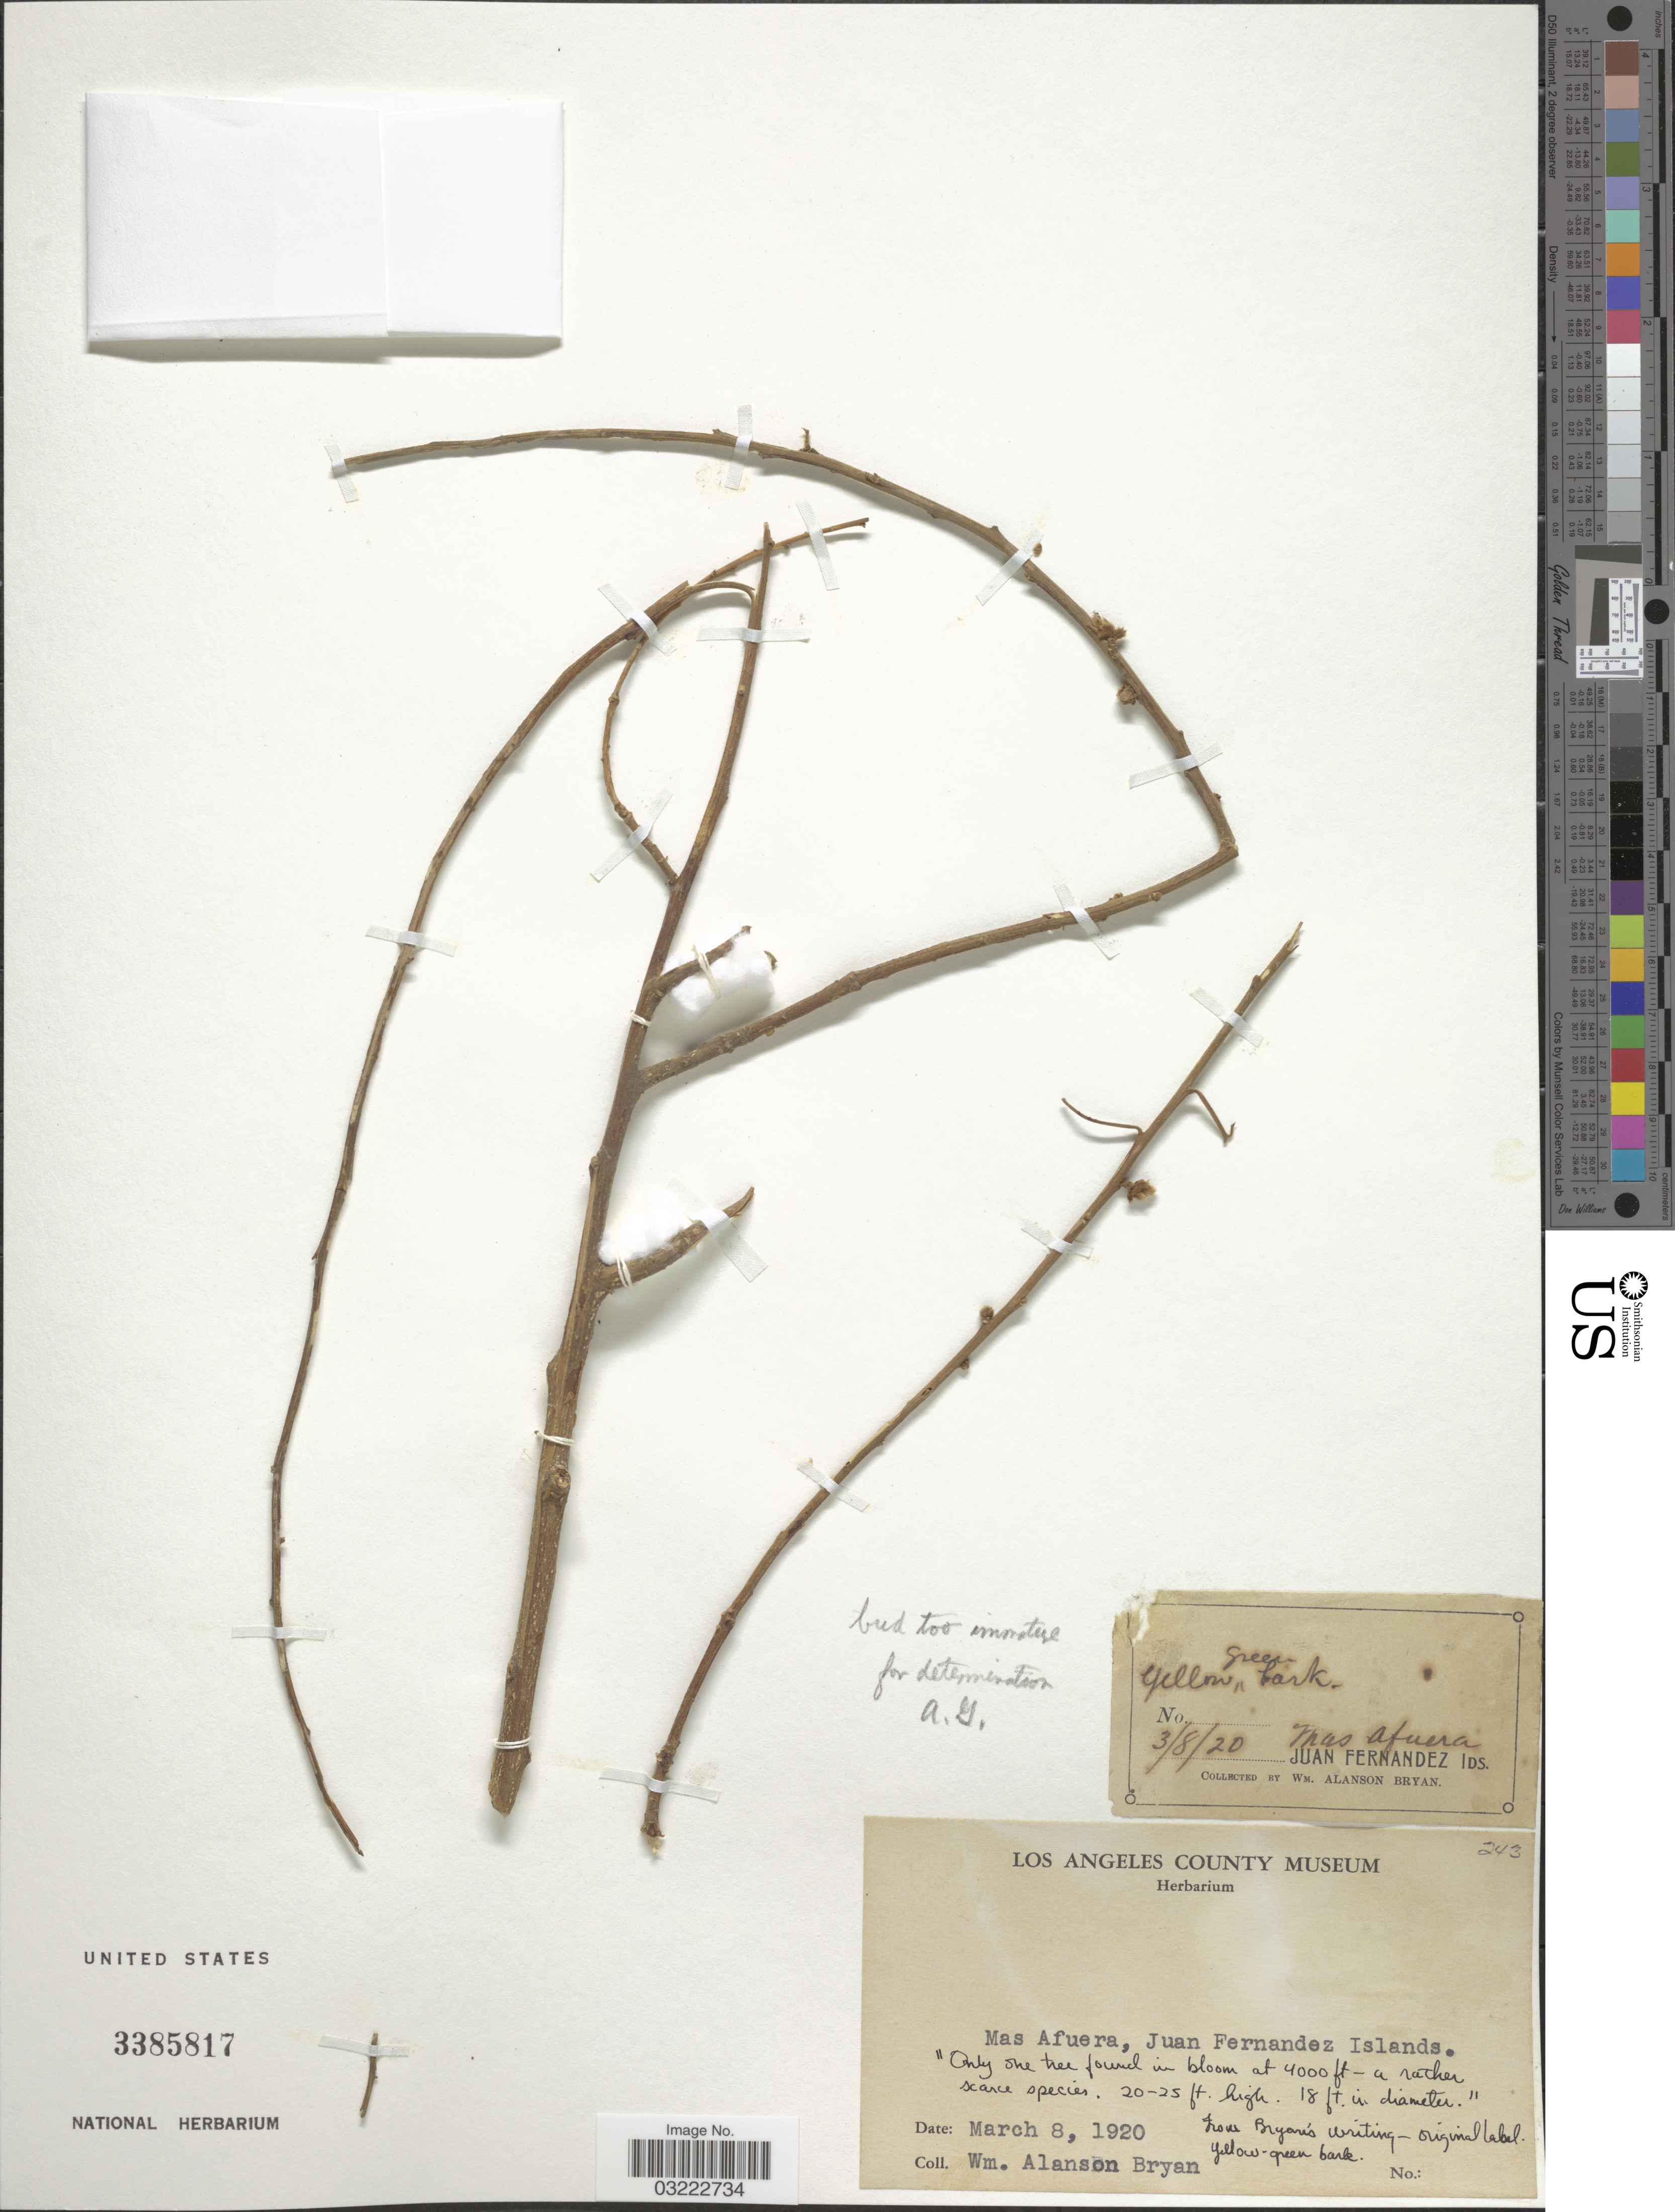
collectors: W. Bryan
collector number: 243?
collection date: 1920-03-08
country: Chile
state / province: Valparaíso (V)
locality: Mas Afuera, Juan Fernandez Islands.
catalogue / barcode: US 3385817